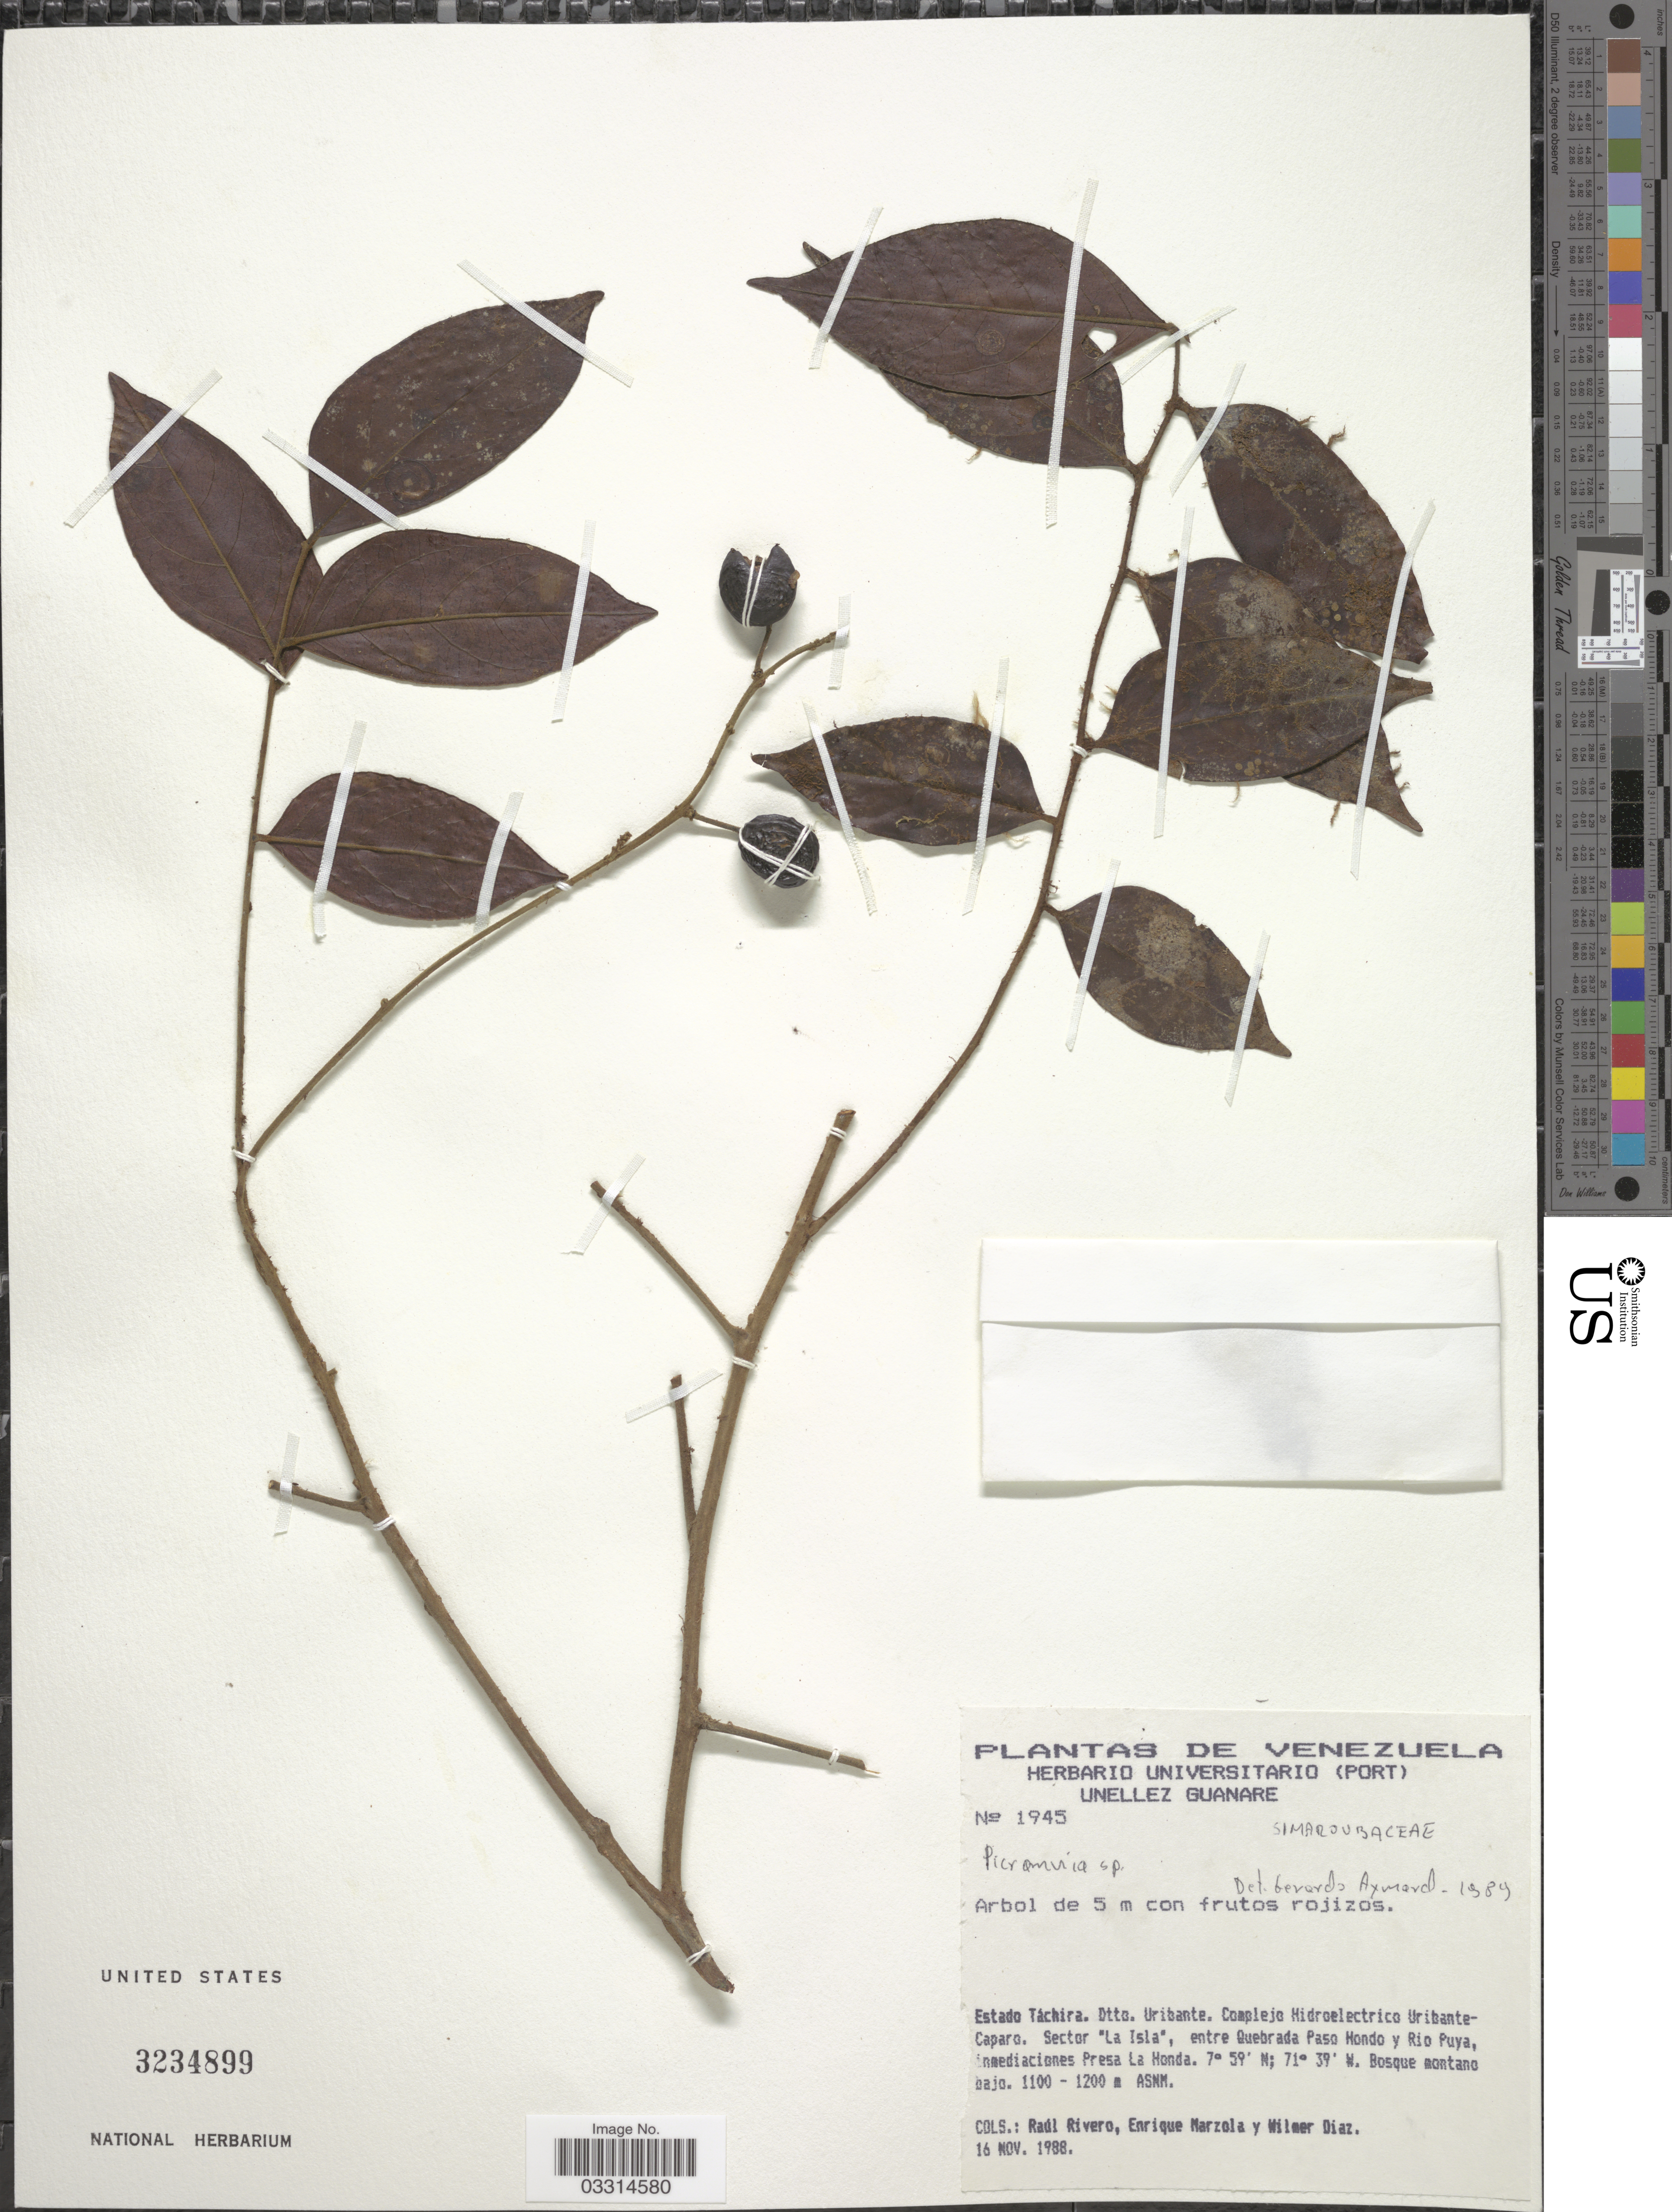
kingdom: Plantae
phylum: Tracheophyta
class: Magnoliopsida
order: Picramniales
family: Picramniaceae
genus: Picramnia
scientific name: Picramnia sp.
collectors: R. Rivero, E. Marzola & W. Díaz P.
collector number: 1945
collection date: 1988-11-16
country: Venezuela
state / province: Tachira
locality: Dtto. Uribante. Complejo Hidroelectrico Uribante-Caparo. Sector "La Isla", entre Quebrada Paso Hondo y Rio Puya, inmediaciones Presa La Honda.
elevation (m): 1100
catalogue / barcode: US 3234899